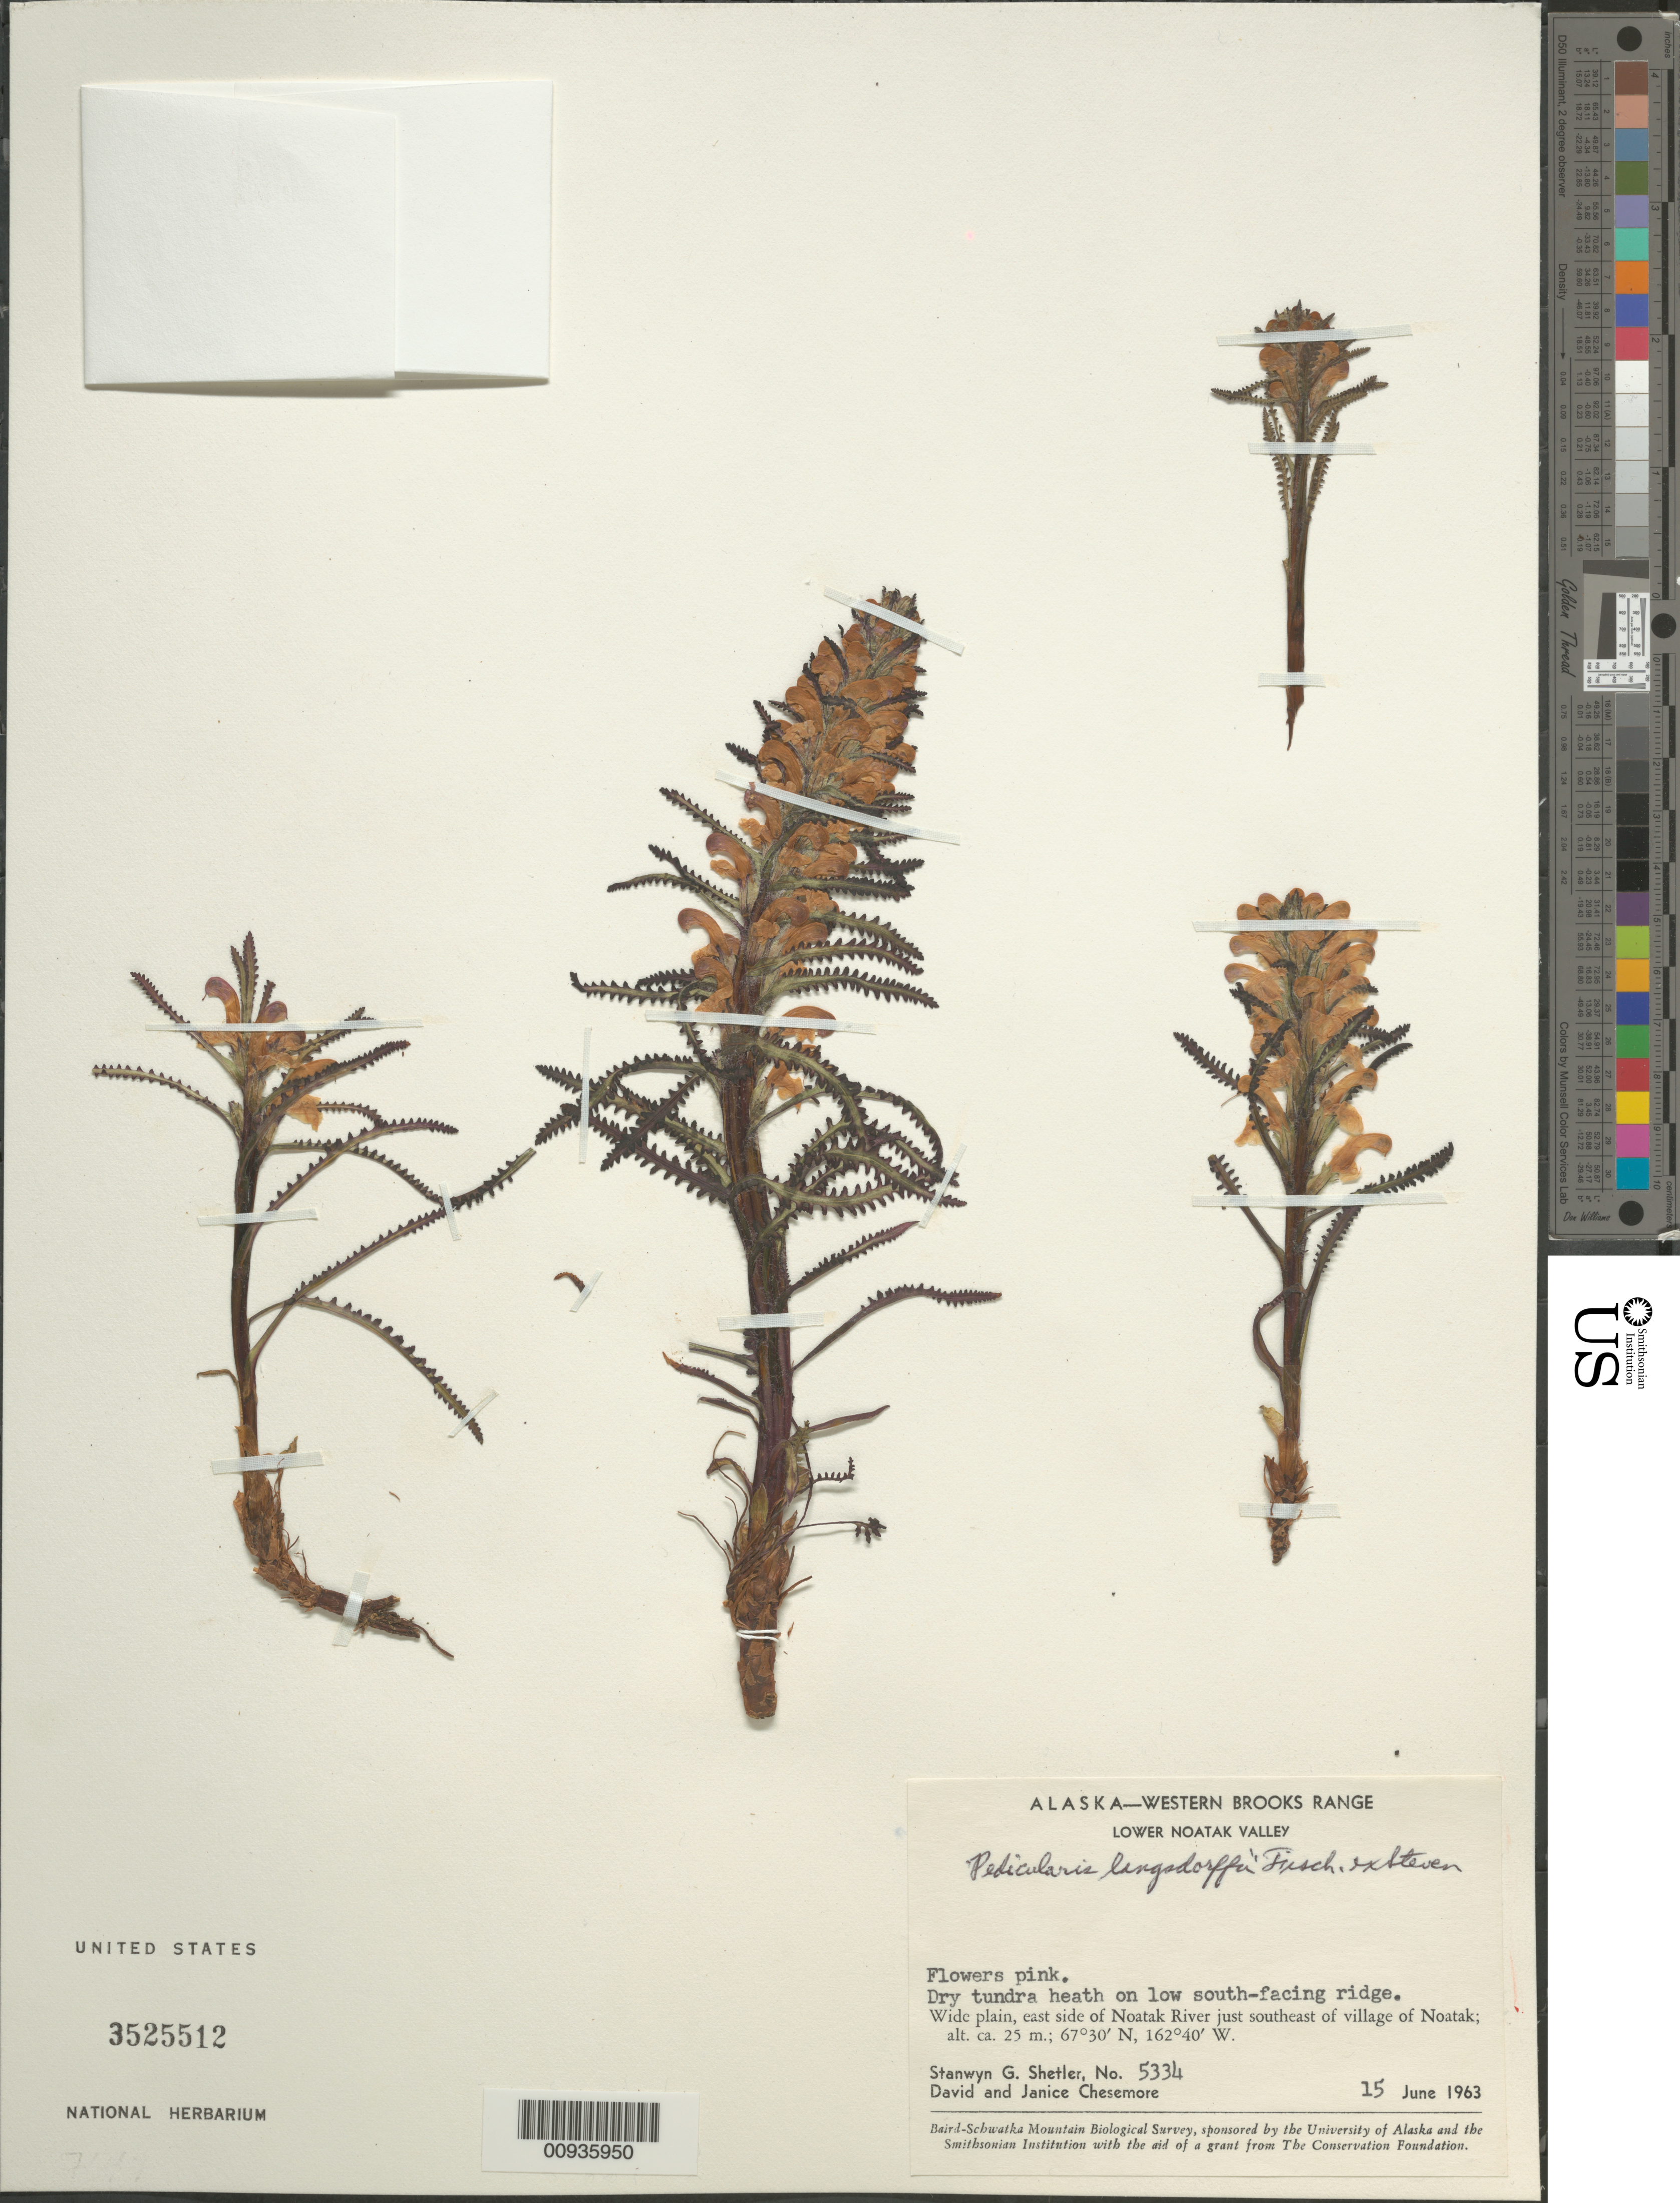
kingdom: Plantae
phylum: Tracheophyta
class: Magnoliopsida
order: Lamiales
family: Orobanchaceae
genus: Pedicularis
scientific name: Pedicularis langsdorffii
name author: Fisch. ex Steven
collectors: S. Shetler, D. Chesemore & J. Chesemore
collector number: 5334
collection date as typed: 15 Jun 1963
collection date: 1963-06-15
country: United States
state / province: Alaska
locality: East side of Noatak River just southeast of village of Noatak. Western Brooks Range, Lower Noatak Valley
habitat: Wide plain, dry tundra heath on low south-facing low ridge.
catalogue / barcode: US 3525512